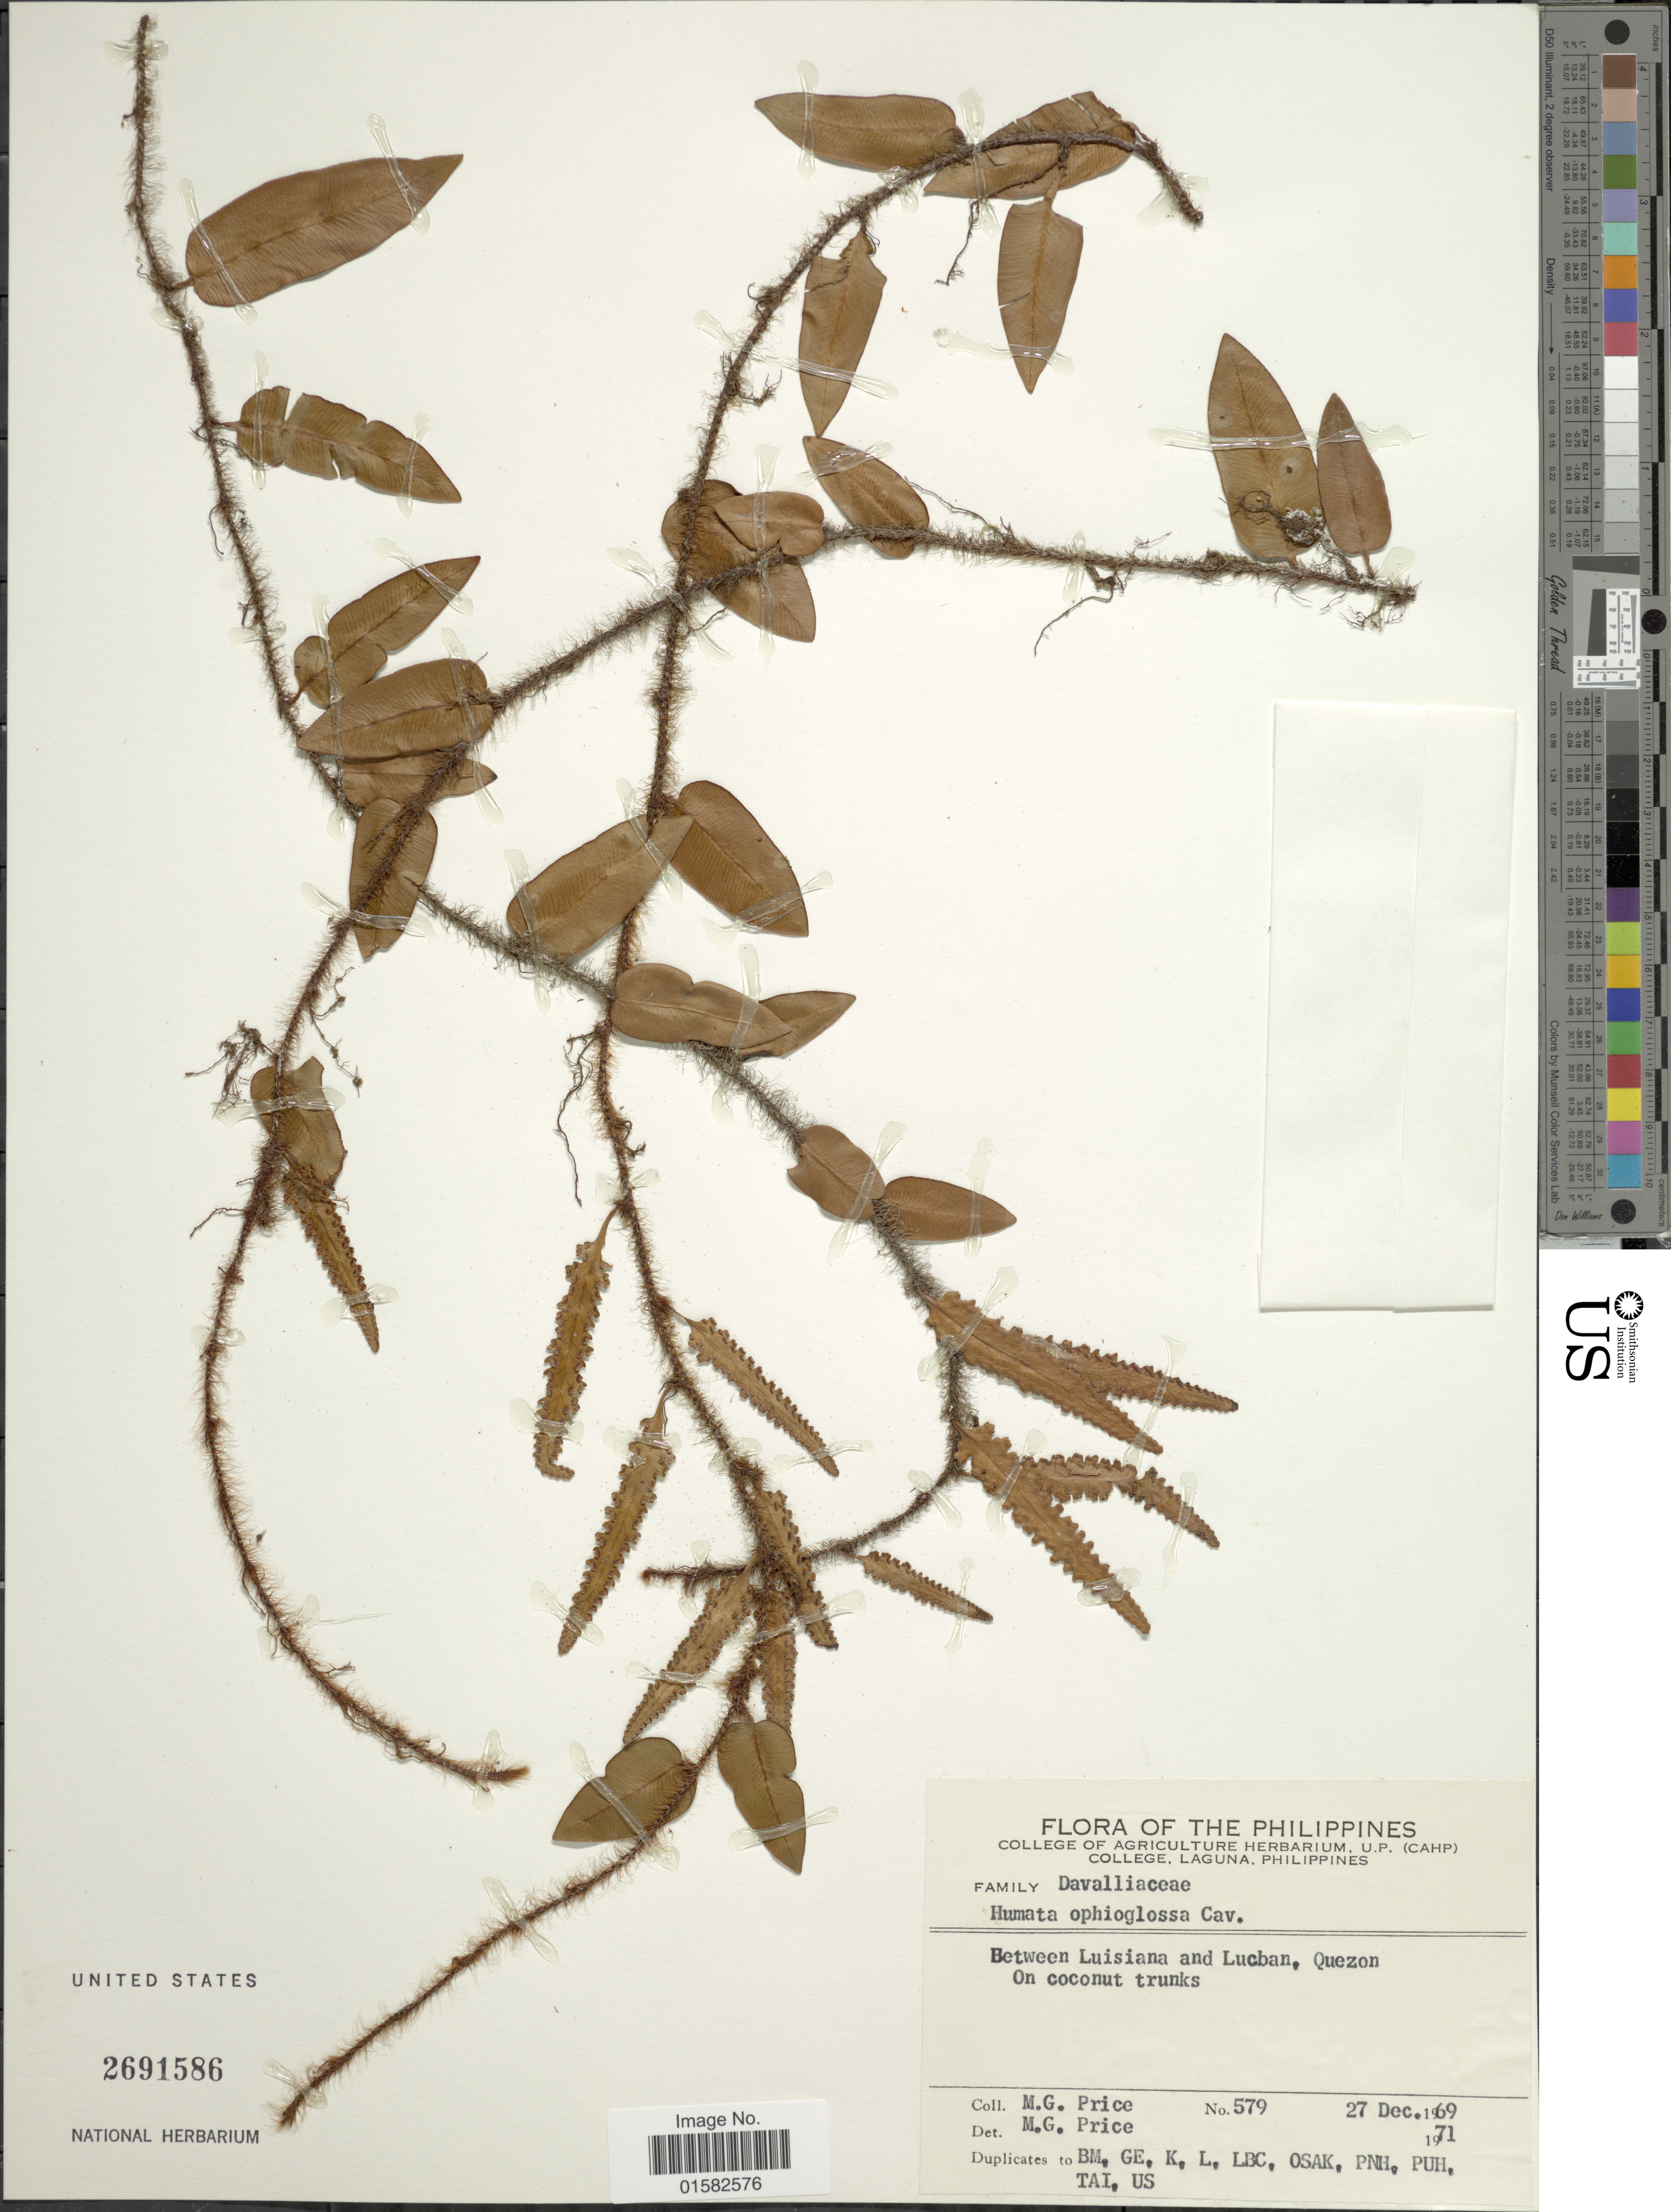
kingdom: Plantae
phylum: Tracheophyta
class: Polypodiopsida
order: Polypodiales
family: Davalliaceae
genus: Humata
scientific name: Humata heterophylla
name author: (Sm.) Desv.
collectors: M. G. Price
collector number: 579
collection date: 1969-12-27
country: Philippines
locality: Between Luisiana and Lucban, Quezon, On coconut trunks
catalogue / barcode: US 2691586